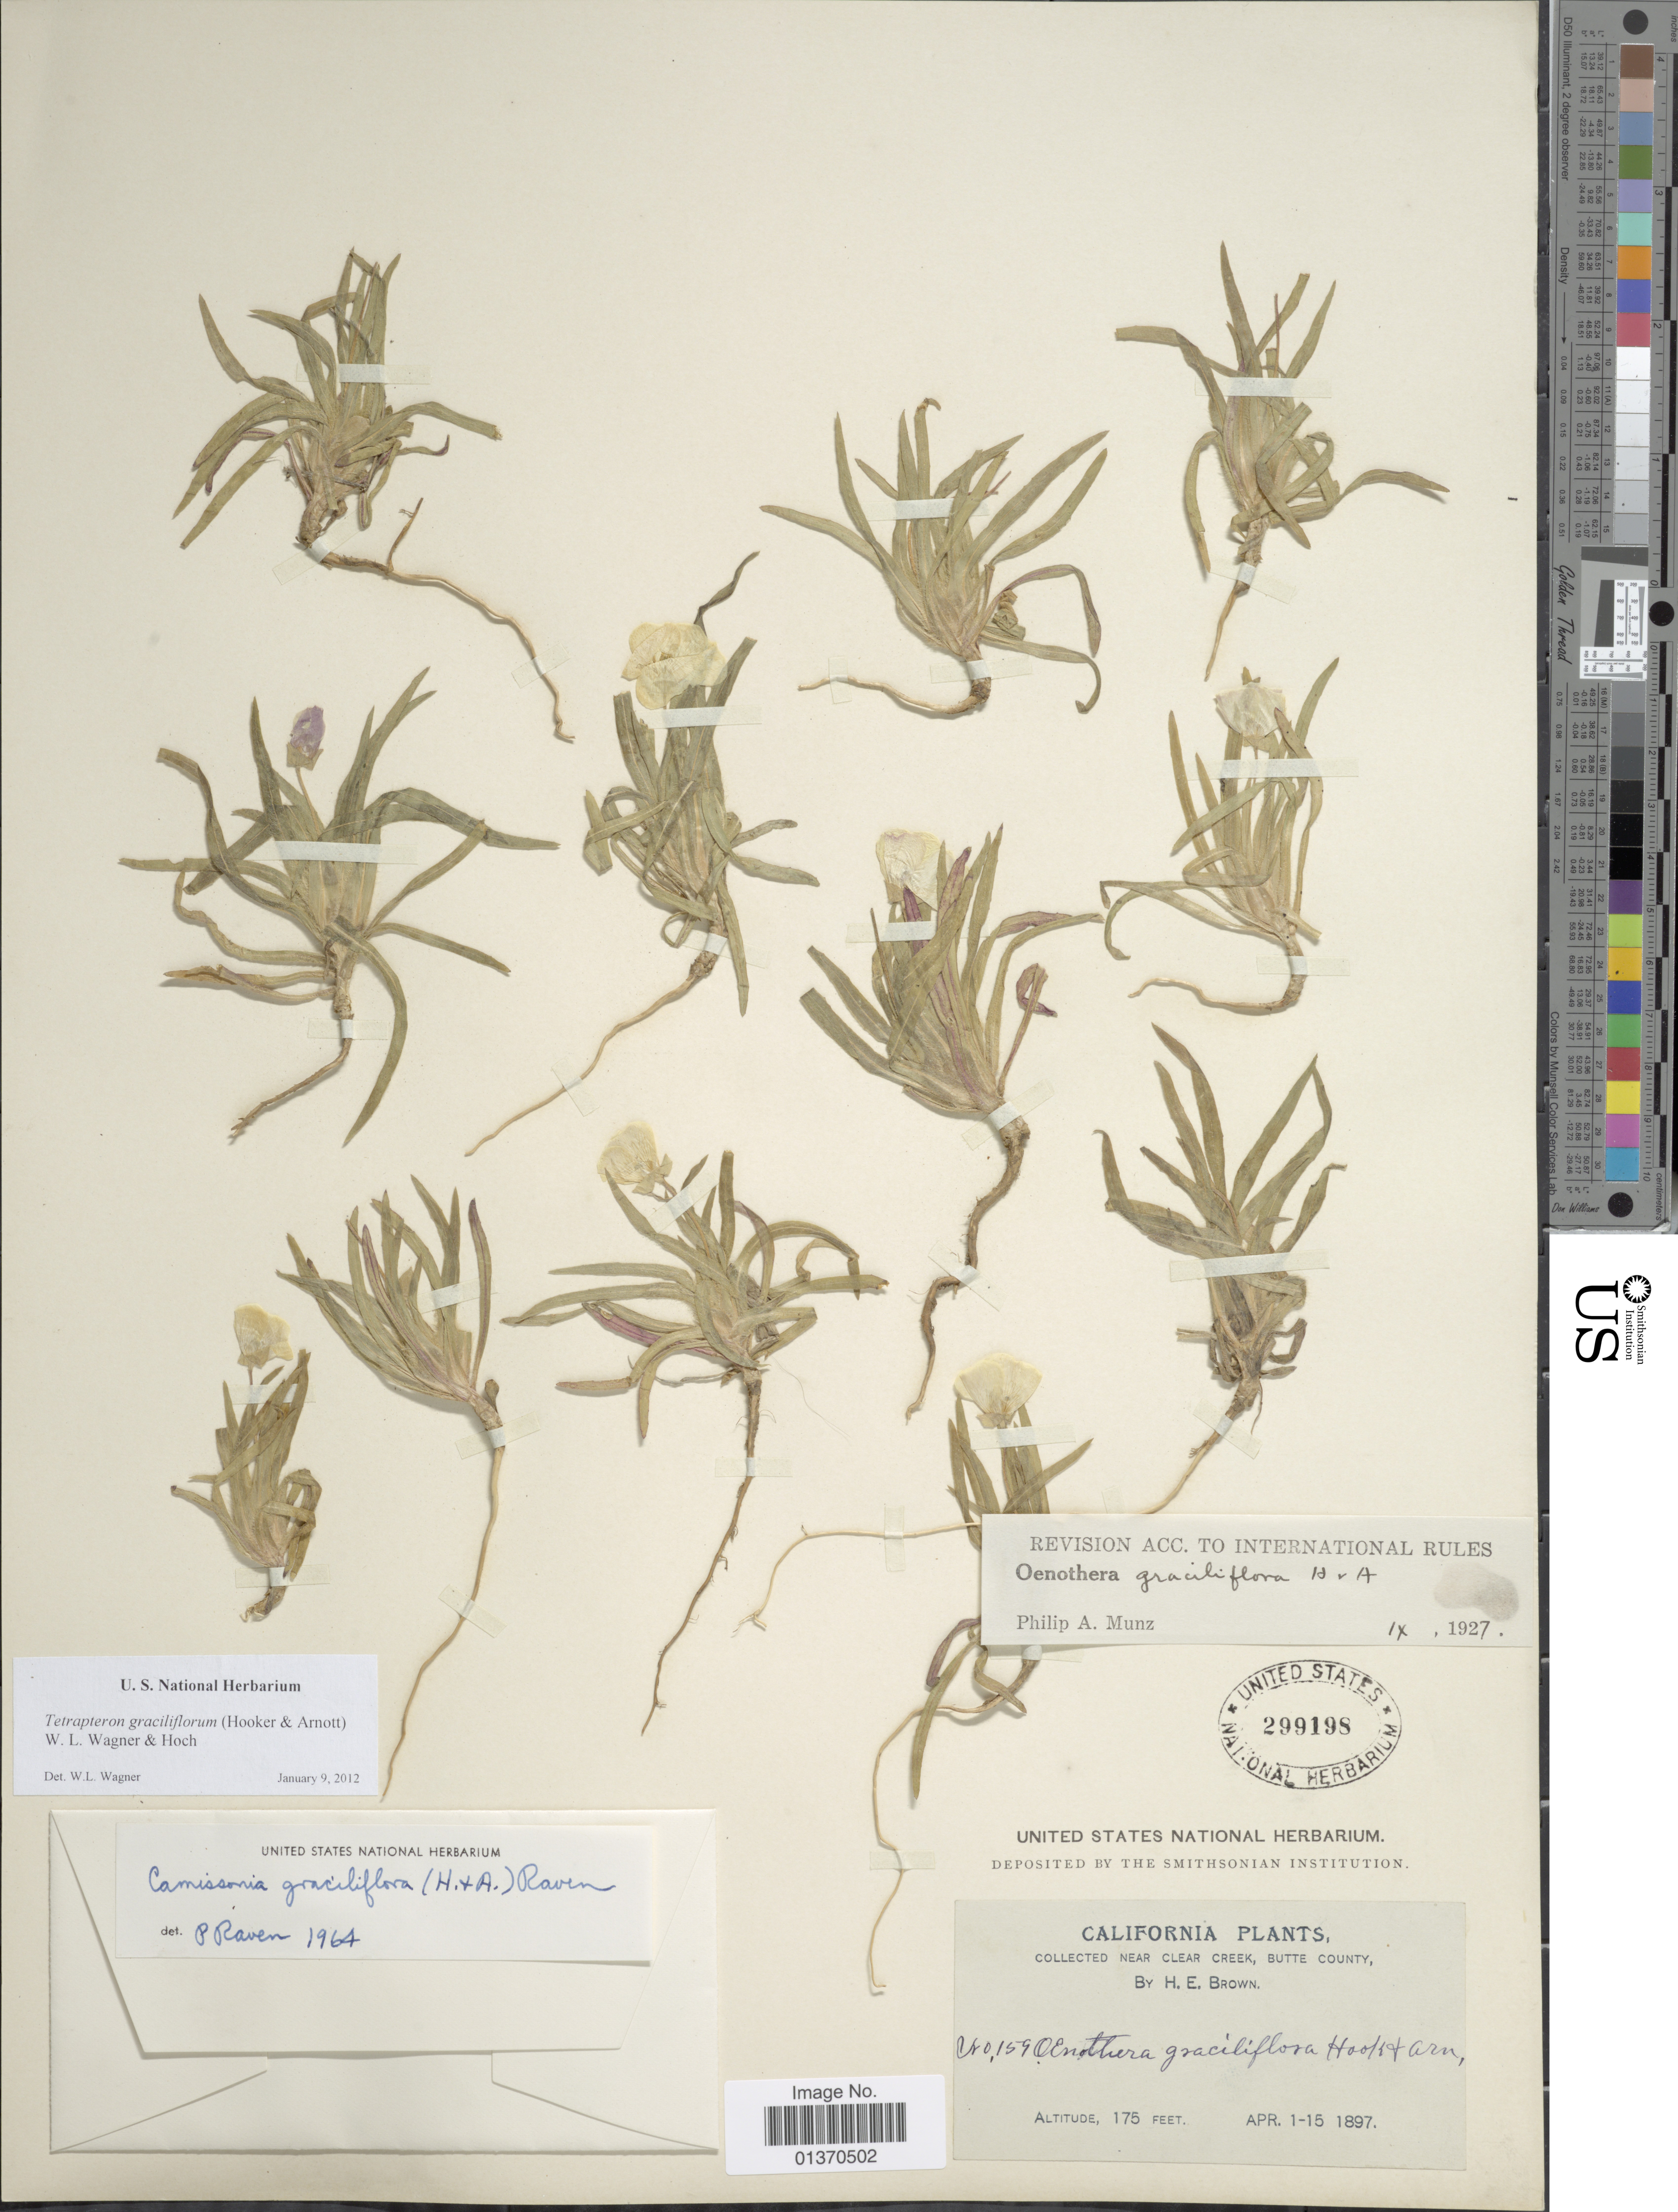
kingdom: Plantae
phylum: Tracheophyta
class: Magnoliopsida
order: Myrtales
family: Onagraceae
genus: Tetrapteron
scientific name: Tetrapteron graciliflorum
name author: (Hook. & Arn.) W.L. Wagner & Hoch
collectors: H. E. Brown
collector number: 159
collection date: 1897-04-01/1897-04-15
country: United States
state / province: California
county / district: Butte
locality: Near Clear Creek, Butte County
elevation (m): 53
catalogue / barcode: US 299198